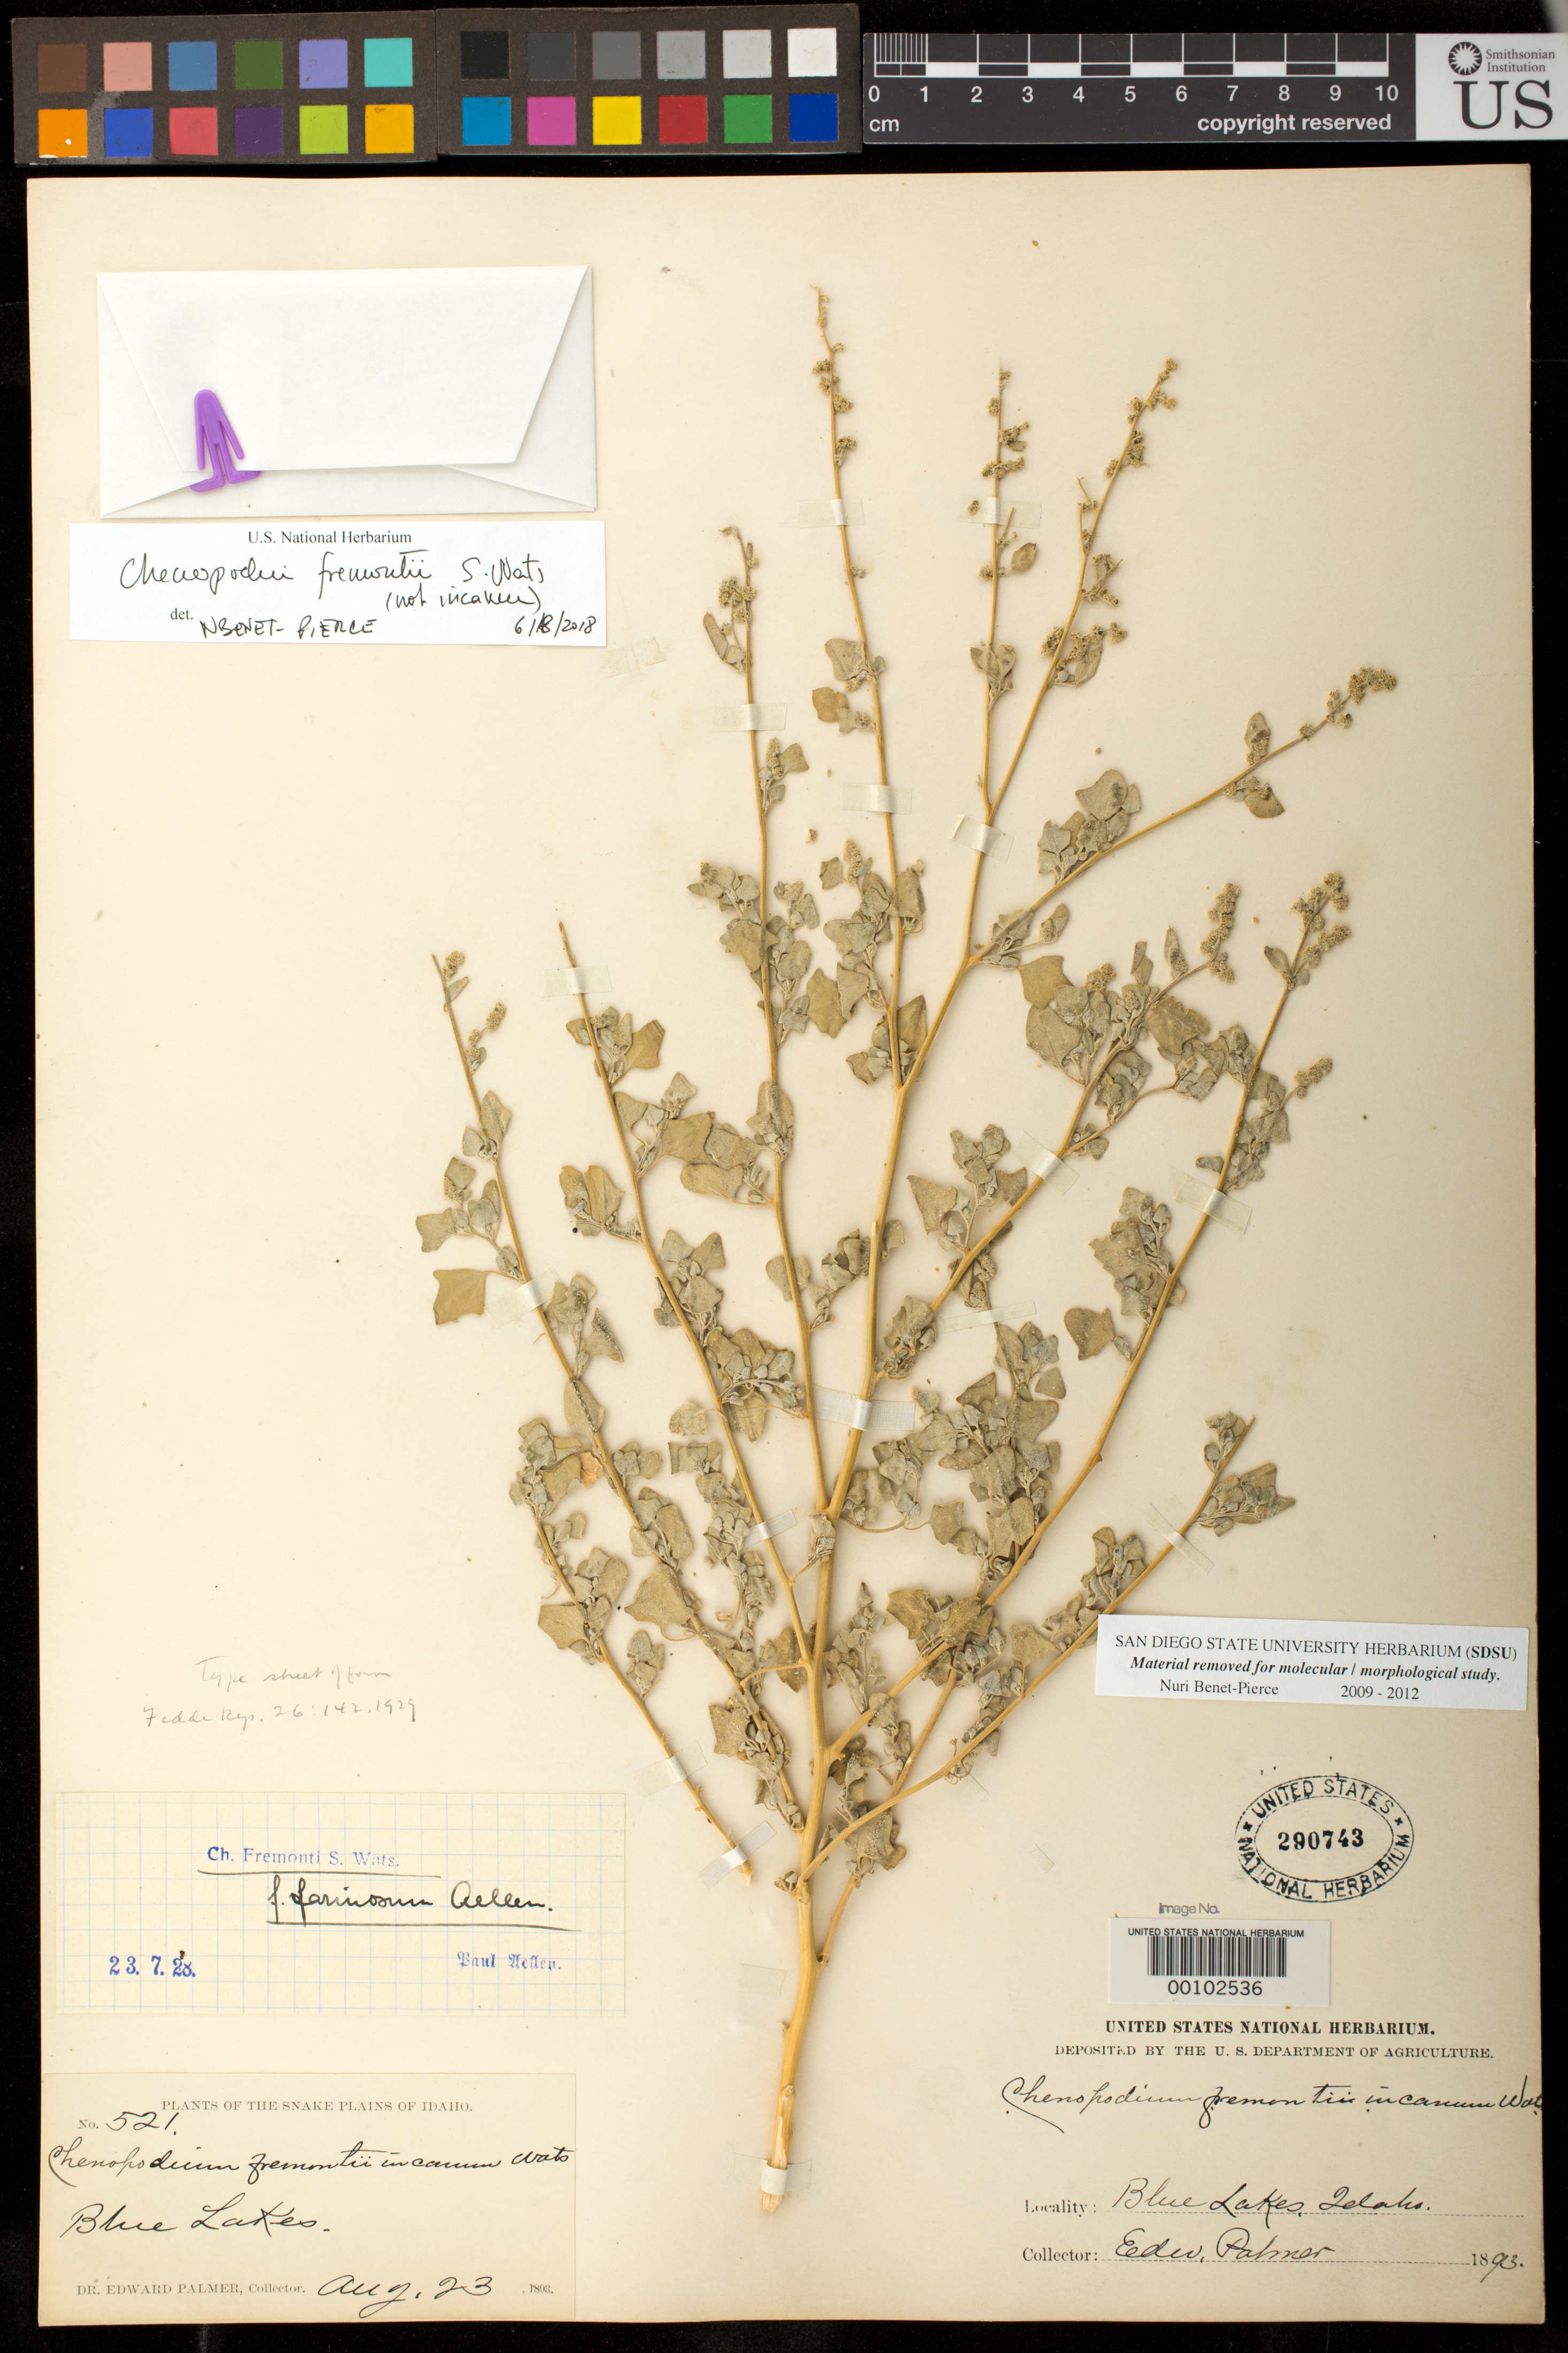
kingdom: Plantae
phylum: Tracheophyta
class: Magnoliopsida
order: Caryophyllales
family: Amaranthaceae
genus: Chenopodium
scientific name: Chenopodium fremontii f. farinosum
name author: Aellen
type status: Syntype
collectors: E. Palmer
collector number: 521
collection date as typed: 23 Aug 1893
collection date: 1893-08-23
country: United States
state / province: Idaho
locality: Blue Lakes.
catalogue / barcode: US 290743